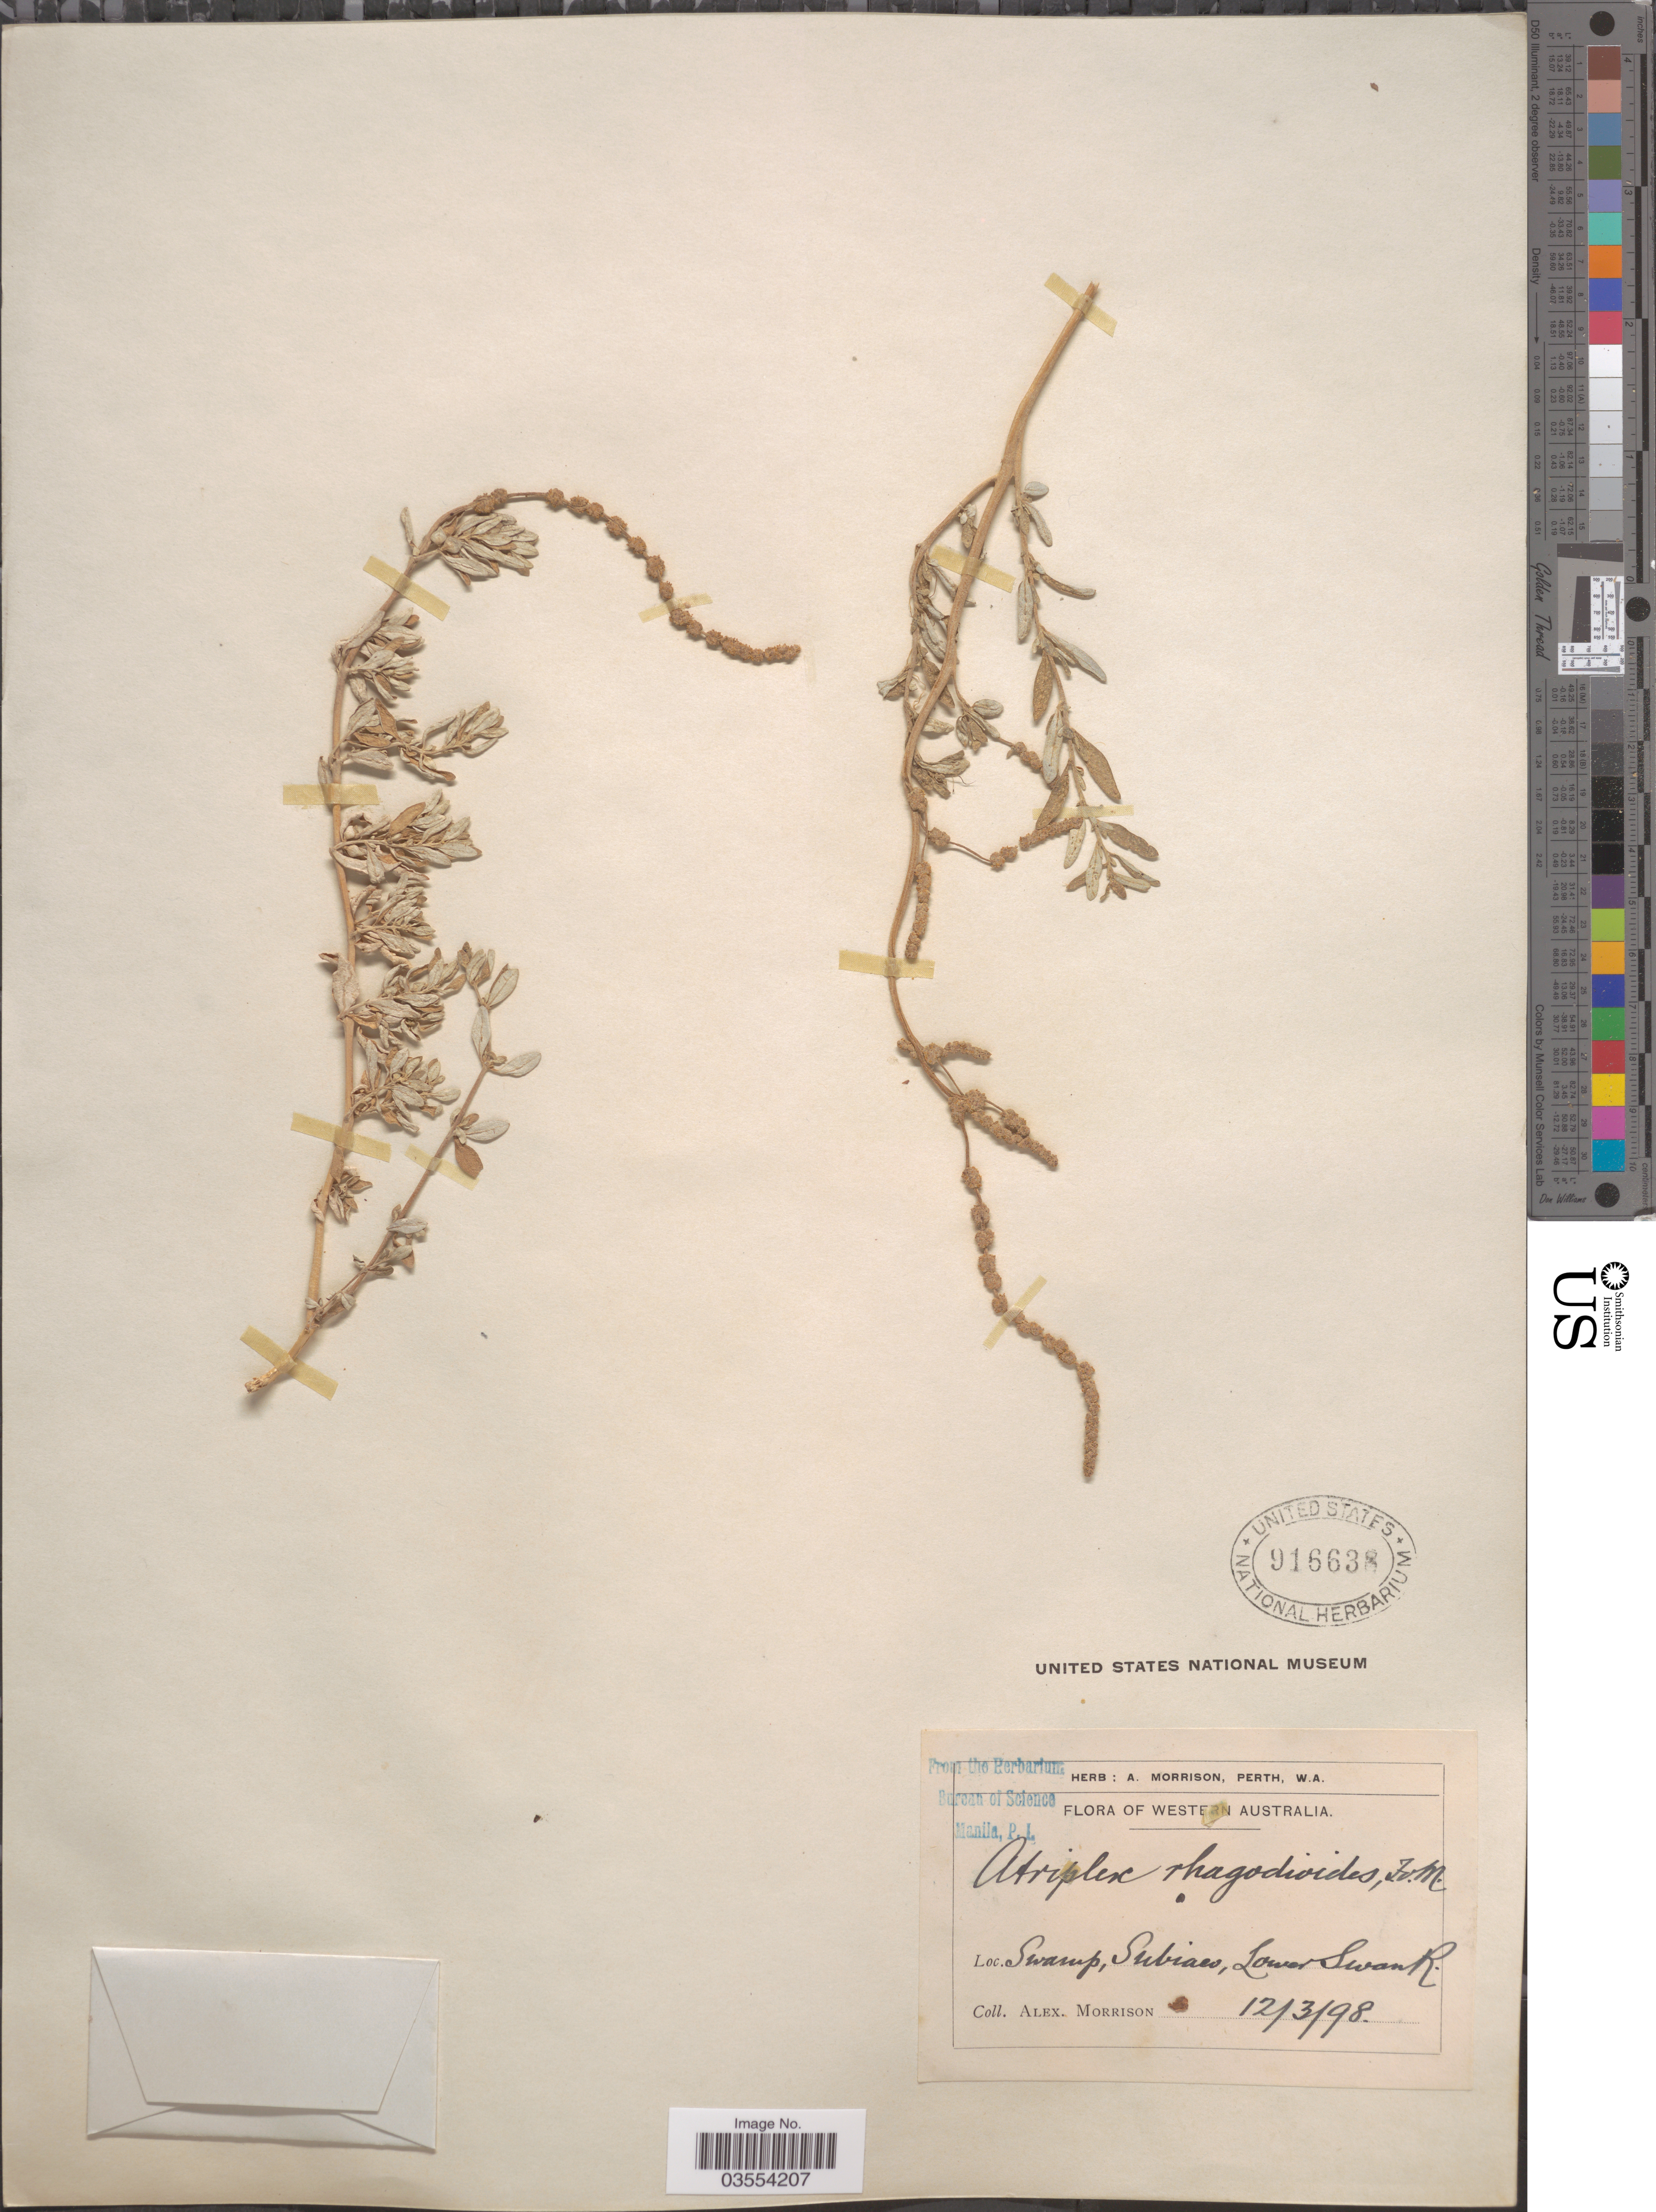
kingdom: Plantae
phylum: Tracheophyta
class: Magnoliopsida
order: Caryophyllales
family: Amaranthaceae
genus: Atriplex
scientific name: Atriplex cinerea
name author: Poir.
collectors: A. Morrison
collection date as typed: Transcribed d/m/y: 12/3/98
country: Australia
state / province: Western Australia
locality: Swamp, Subiaco, Lower Swan R.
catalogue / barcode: US 916638